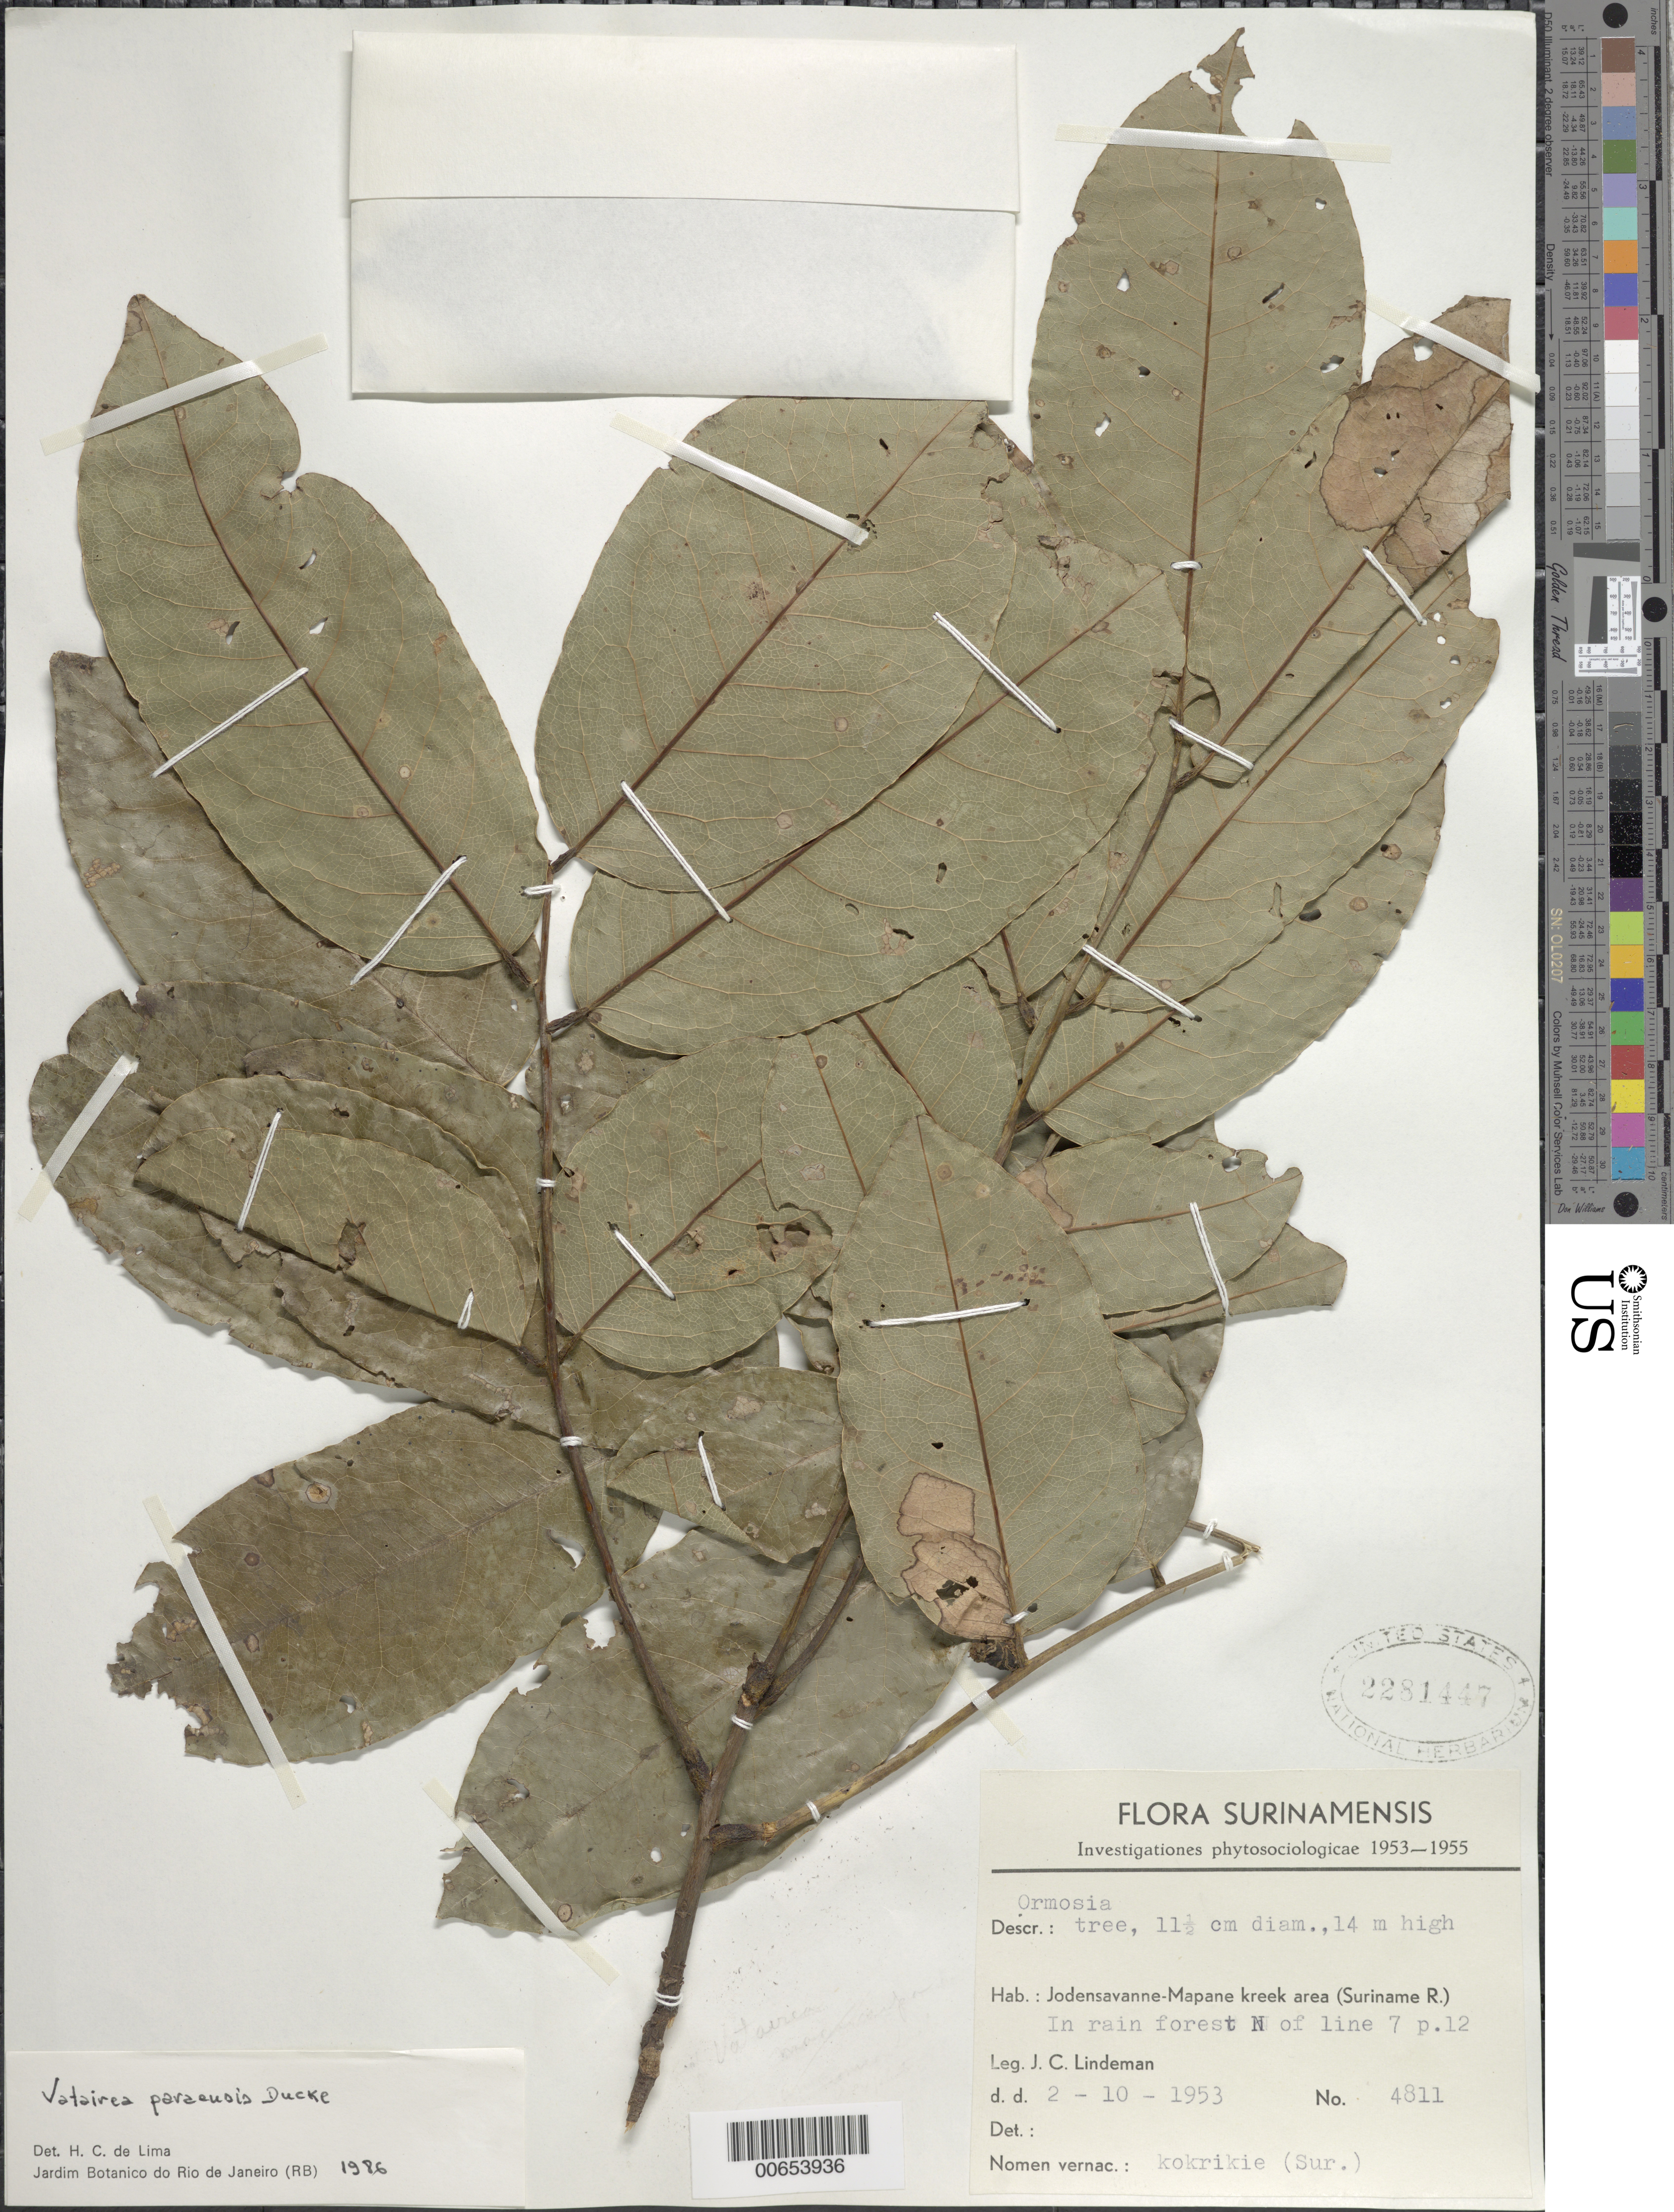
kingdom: Plantae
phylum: Tracheophyta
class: Magnoliopsida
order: Fabales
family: Fabaceae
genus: Vatairea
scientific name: Vatairea paraensis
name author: Ducke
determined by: Lima, H. C. de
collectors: J. C. Lindeman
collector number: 4811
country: Suriname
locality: Jodensavanne-Mapane kreek area (Suriname River)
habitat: Rainforest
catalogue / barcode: US 2281447